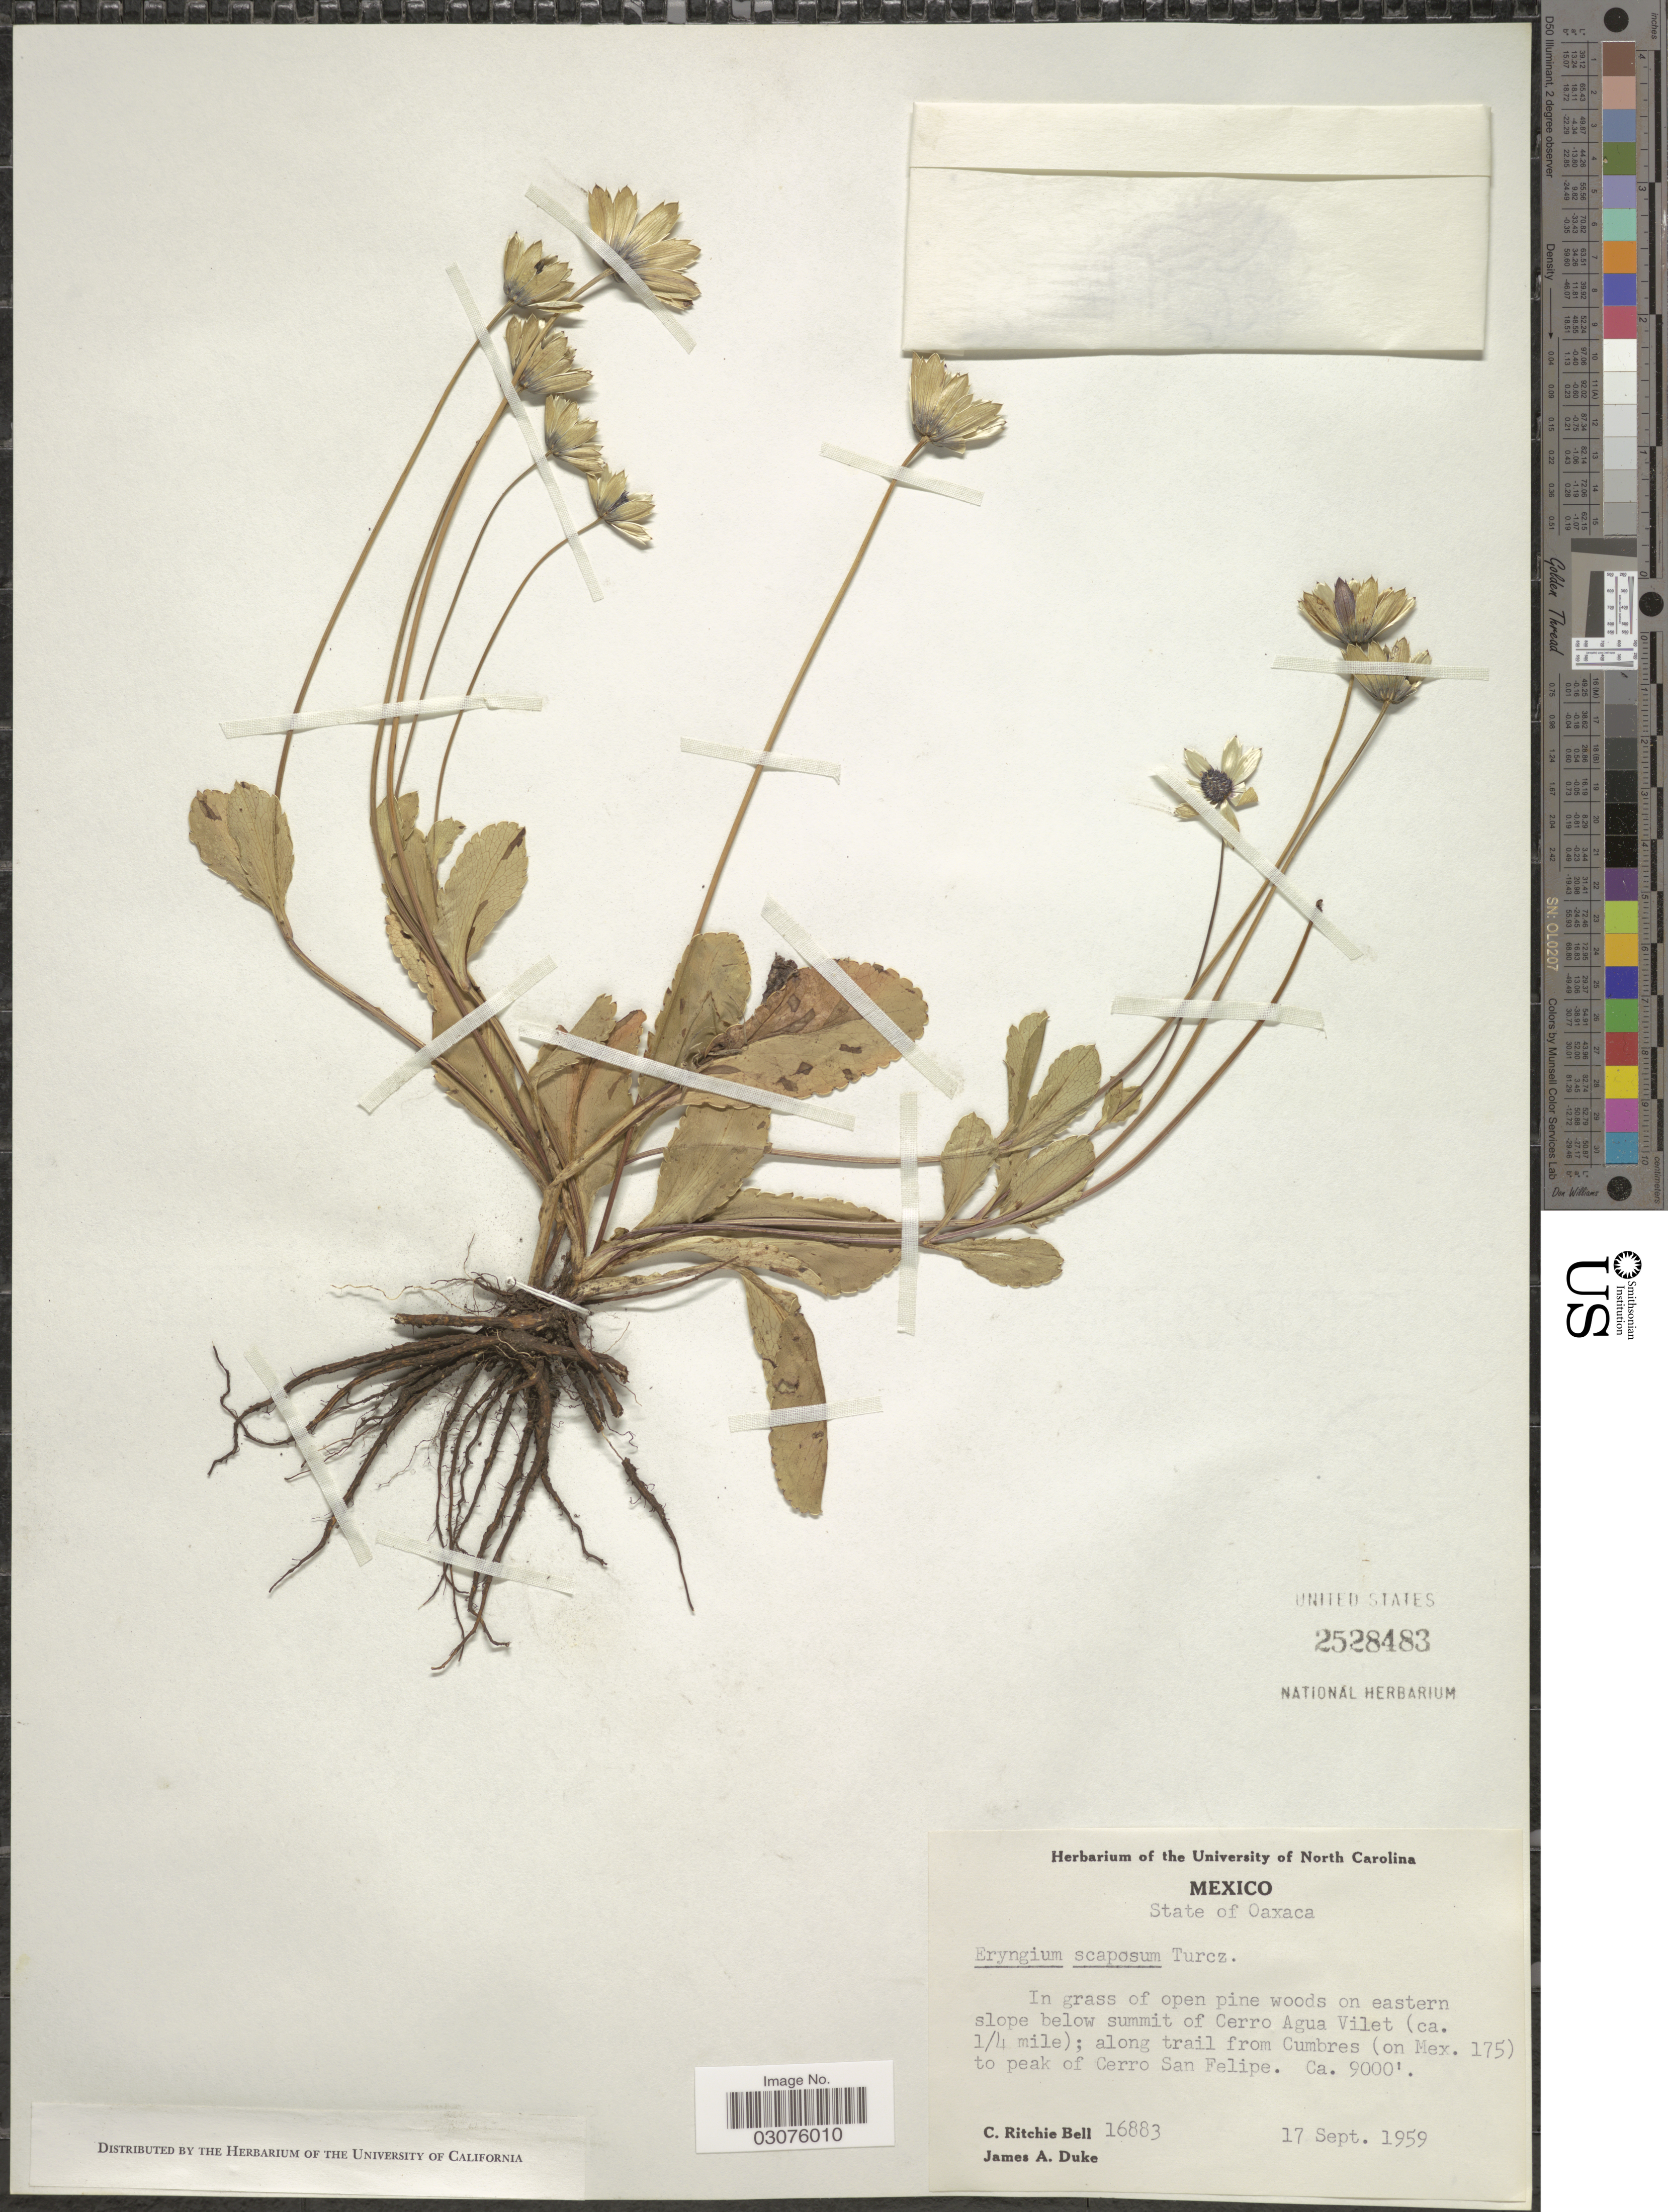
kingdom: Plantae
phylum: Tracheophyta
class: Magnoliopsida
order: Apiales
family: Apiaceae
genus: Eryngium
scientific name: Eryngium scaposum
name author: Turcz.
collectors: C. R. Bell & J. A. Duke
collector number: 16883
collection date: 1959-09-17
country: Mexico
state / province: Oaxaca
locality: State of Oaxaca. In grass of open pine woods on eastern slope below summit of Cerro Agua Vilet (ca. 1/4 mile); along trail from Cumbres (on Mex. 175) to peak of Cerro San Felipe.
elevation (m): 2743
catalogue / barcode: US 2528483